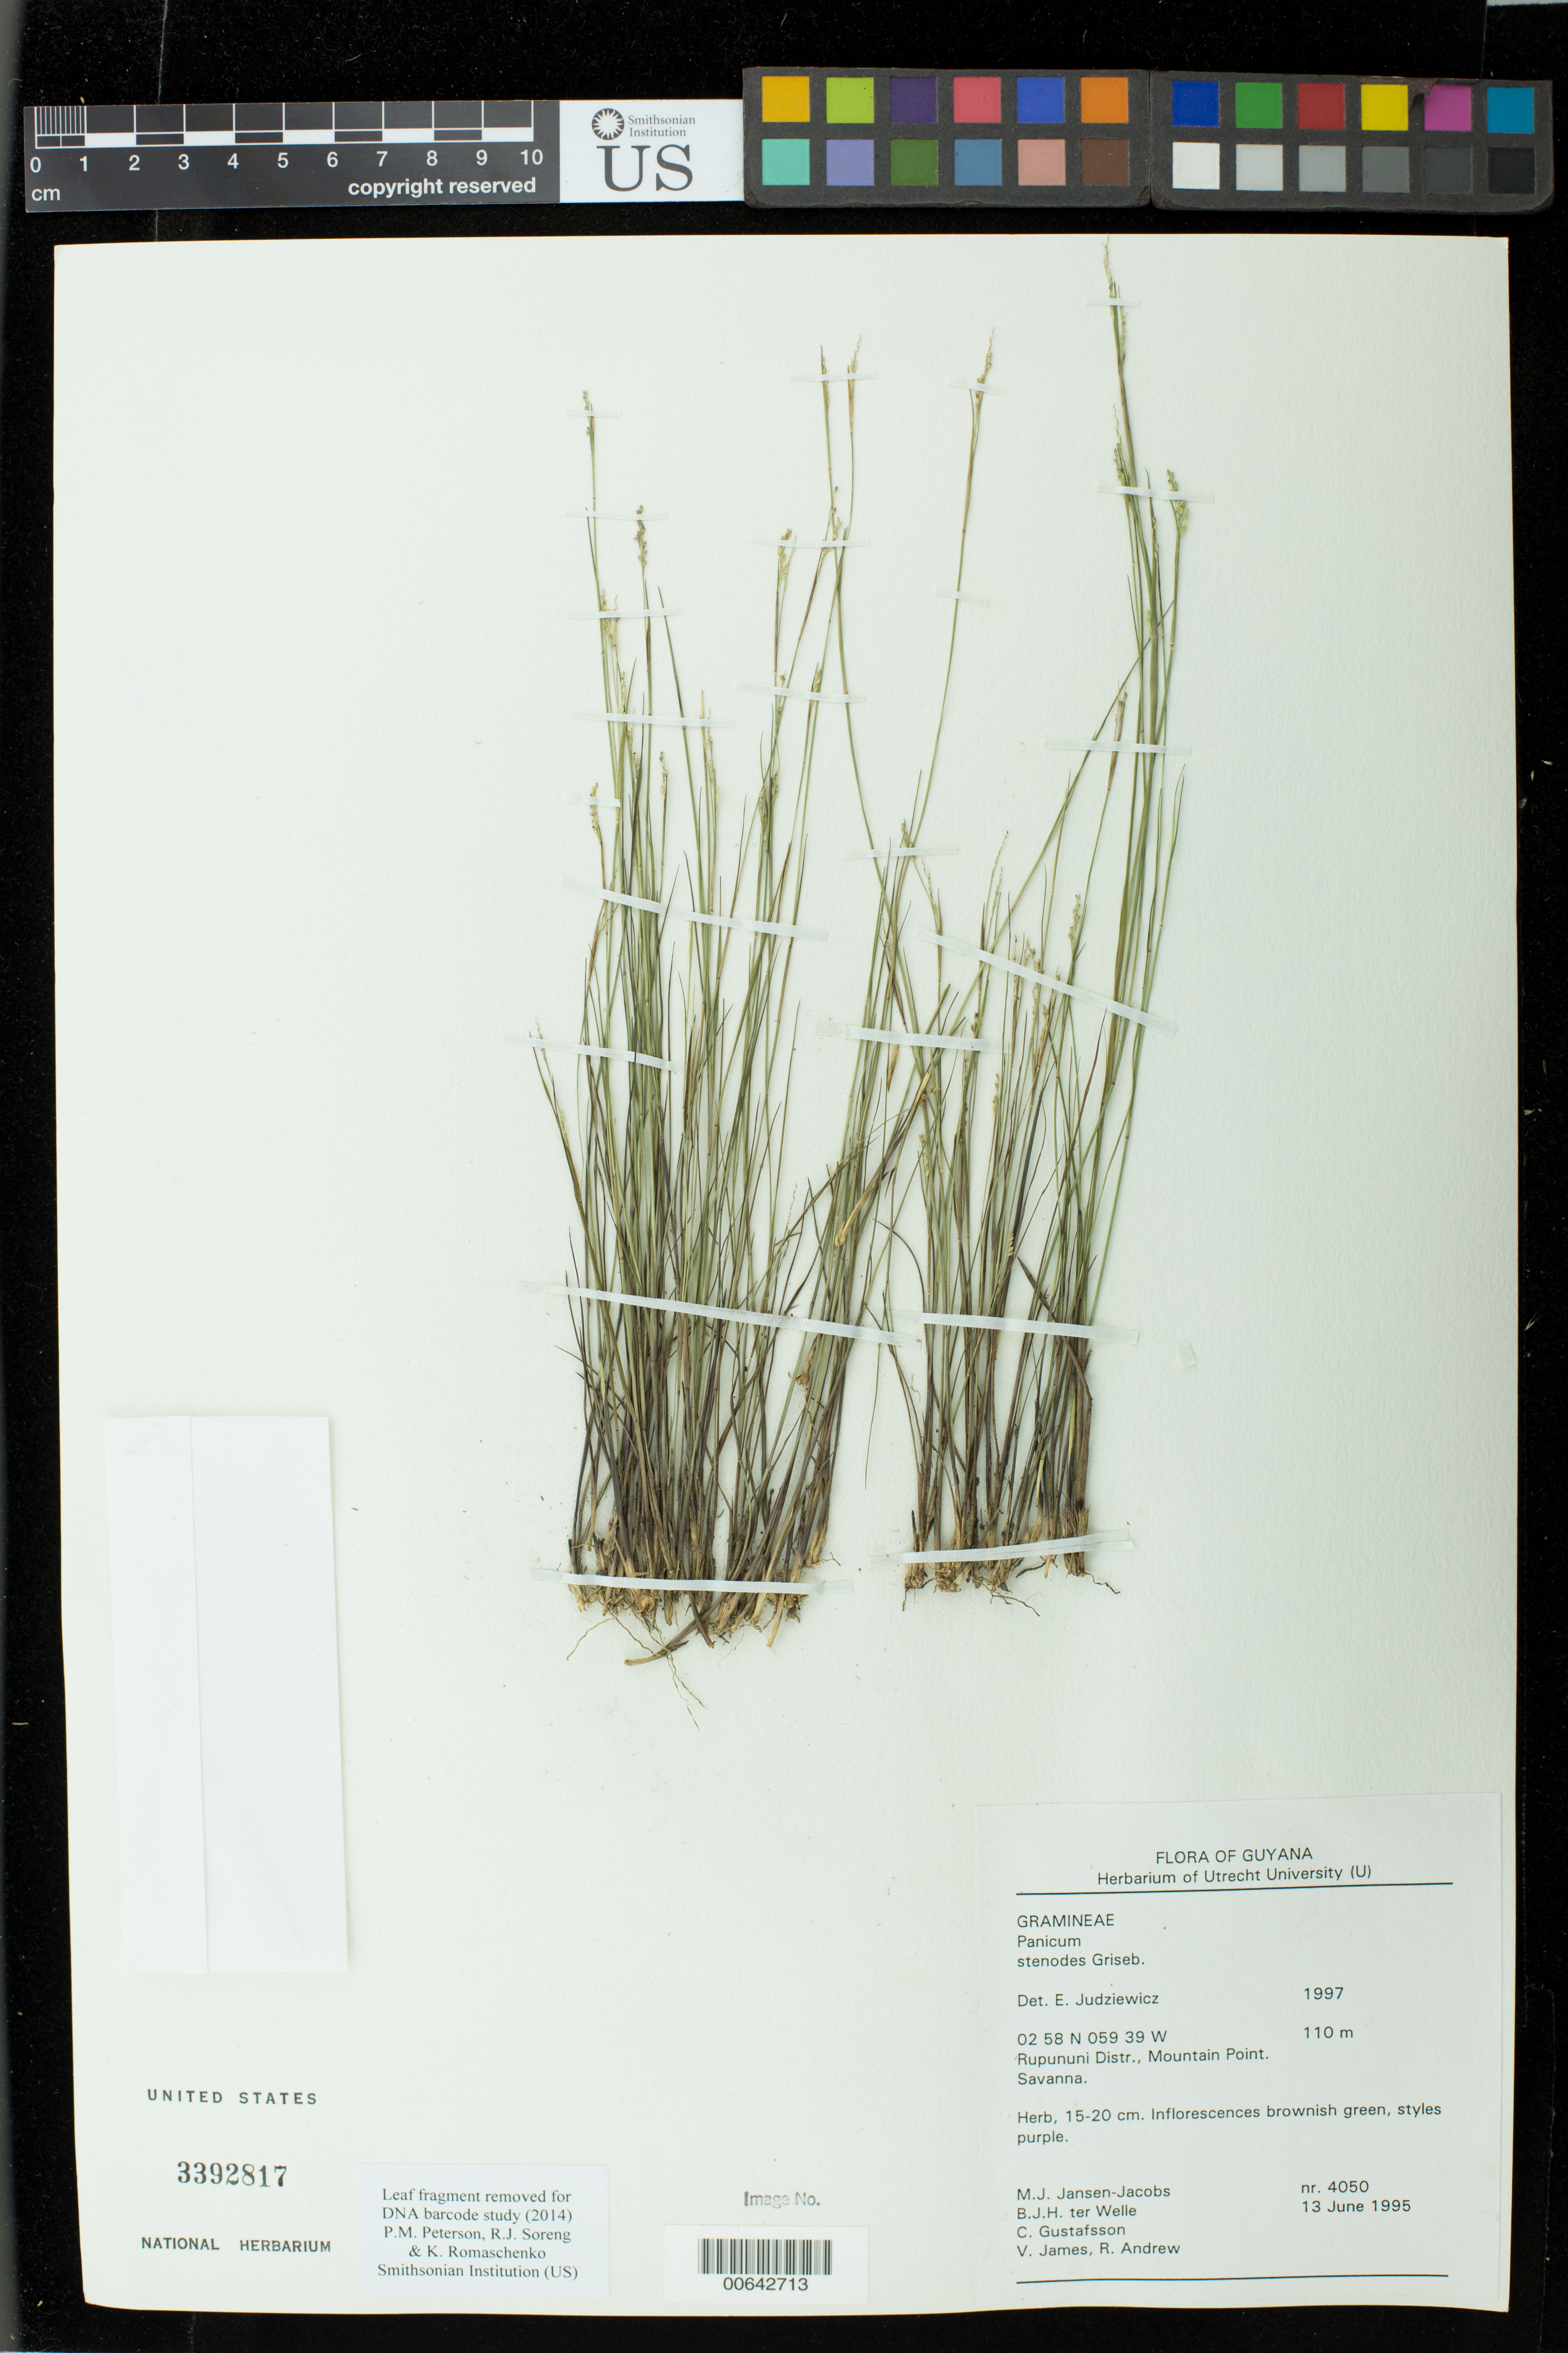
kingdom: Plantae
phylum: Tracheophyta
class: Liliopsida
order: Poales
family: Poaceae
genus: Panicum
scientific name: Panicum stenodes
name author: Griseb.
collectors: M. J. Jansen-Jacobs, B. ter Welle, C. G. Gustafsson, V. James & R. Andrew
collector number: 4050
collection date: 1995-06-13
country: Guyana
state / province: U. Takutu-U. Essequibo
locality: Rupununi Distr., Mountain Point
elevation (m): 110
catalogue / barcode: US 3392817